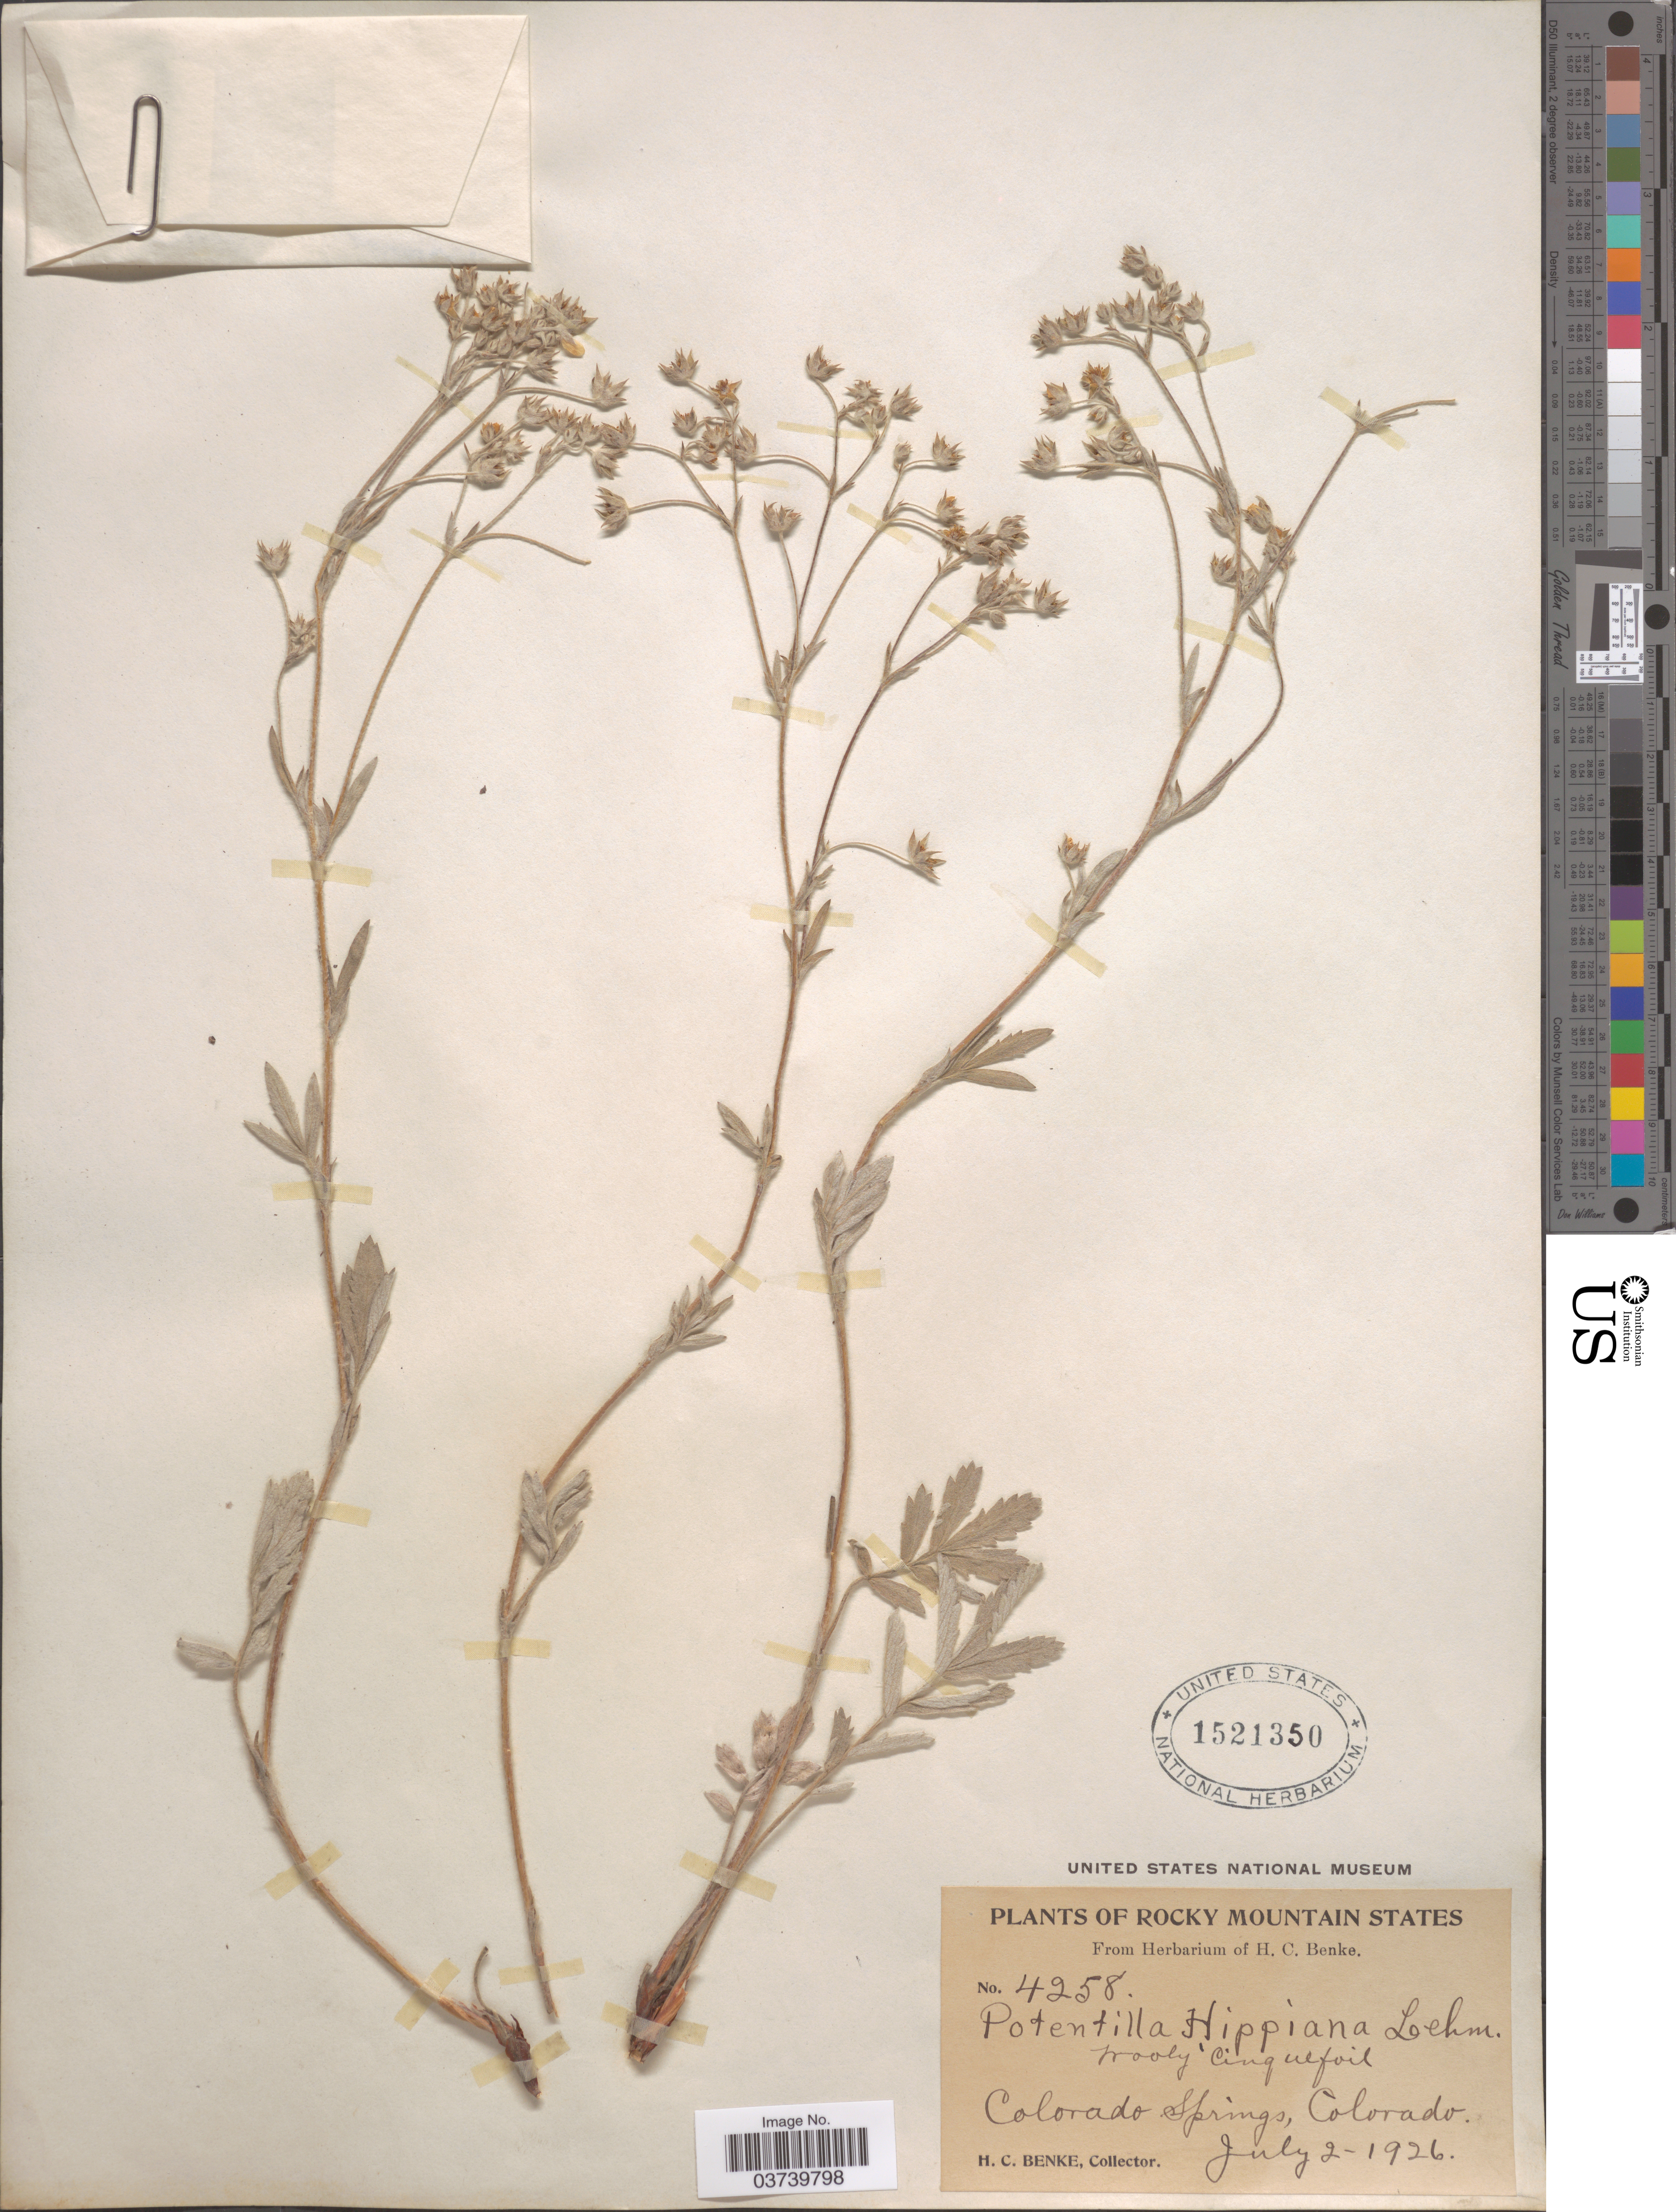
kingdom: Plantae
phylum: Tracheophyta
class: Magnoliopsida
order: Rosales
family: Rosaceae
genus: Potentilla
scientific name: Potentilla hippiana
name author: Lehm.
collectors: H. Benke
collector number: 4258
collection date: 1926-07-02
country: United States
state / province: Colorado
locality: Rocky Mountain States. Colorado Springs.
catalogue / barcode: US 1521350